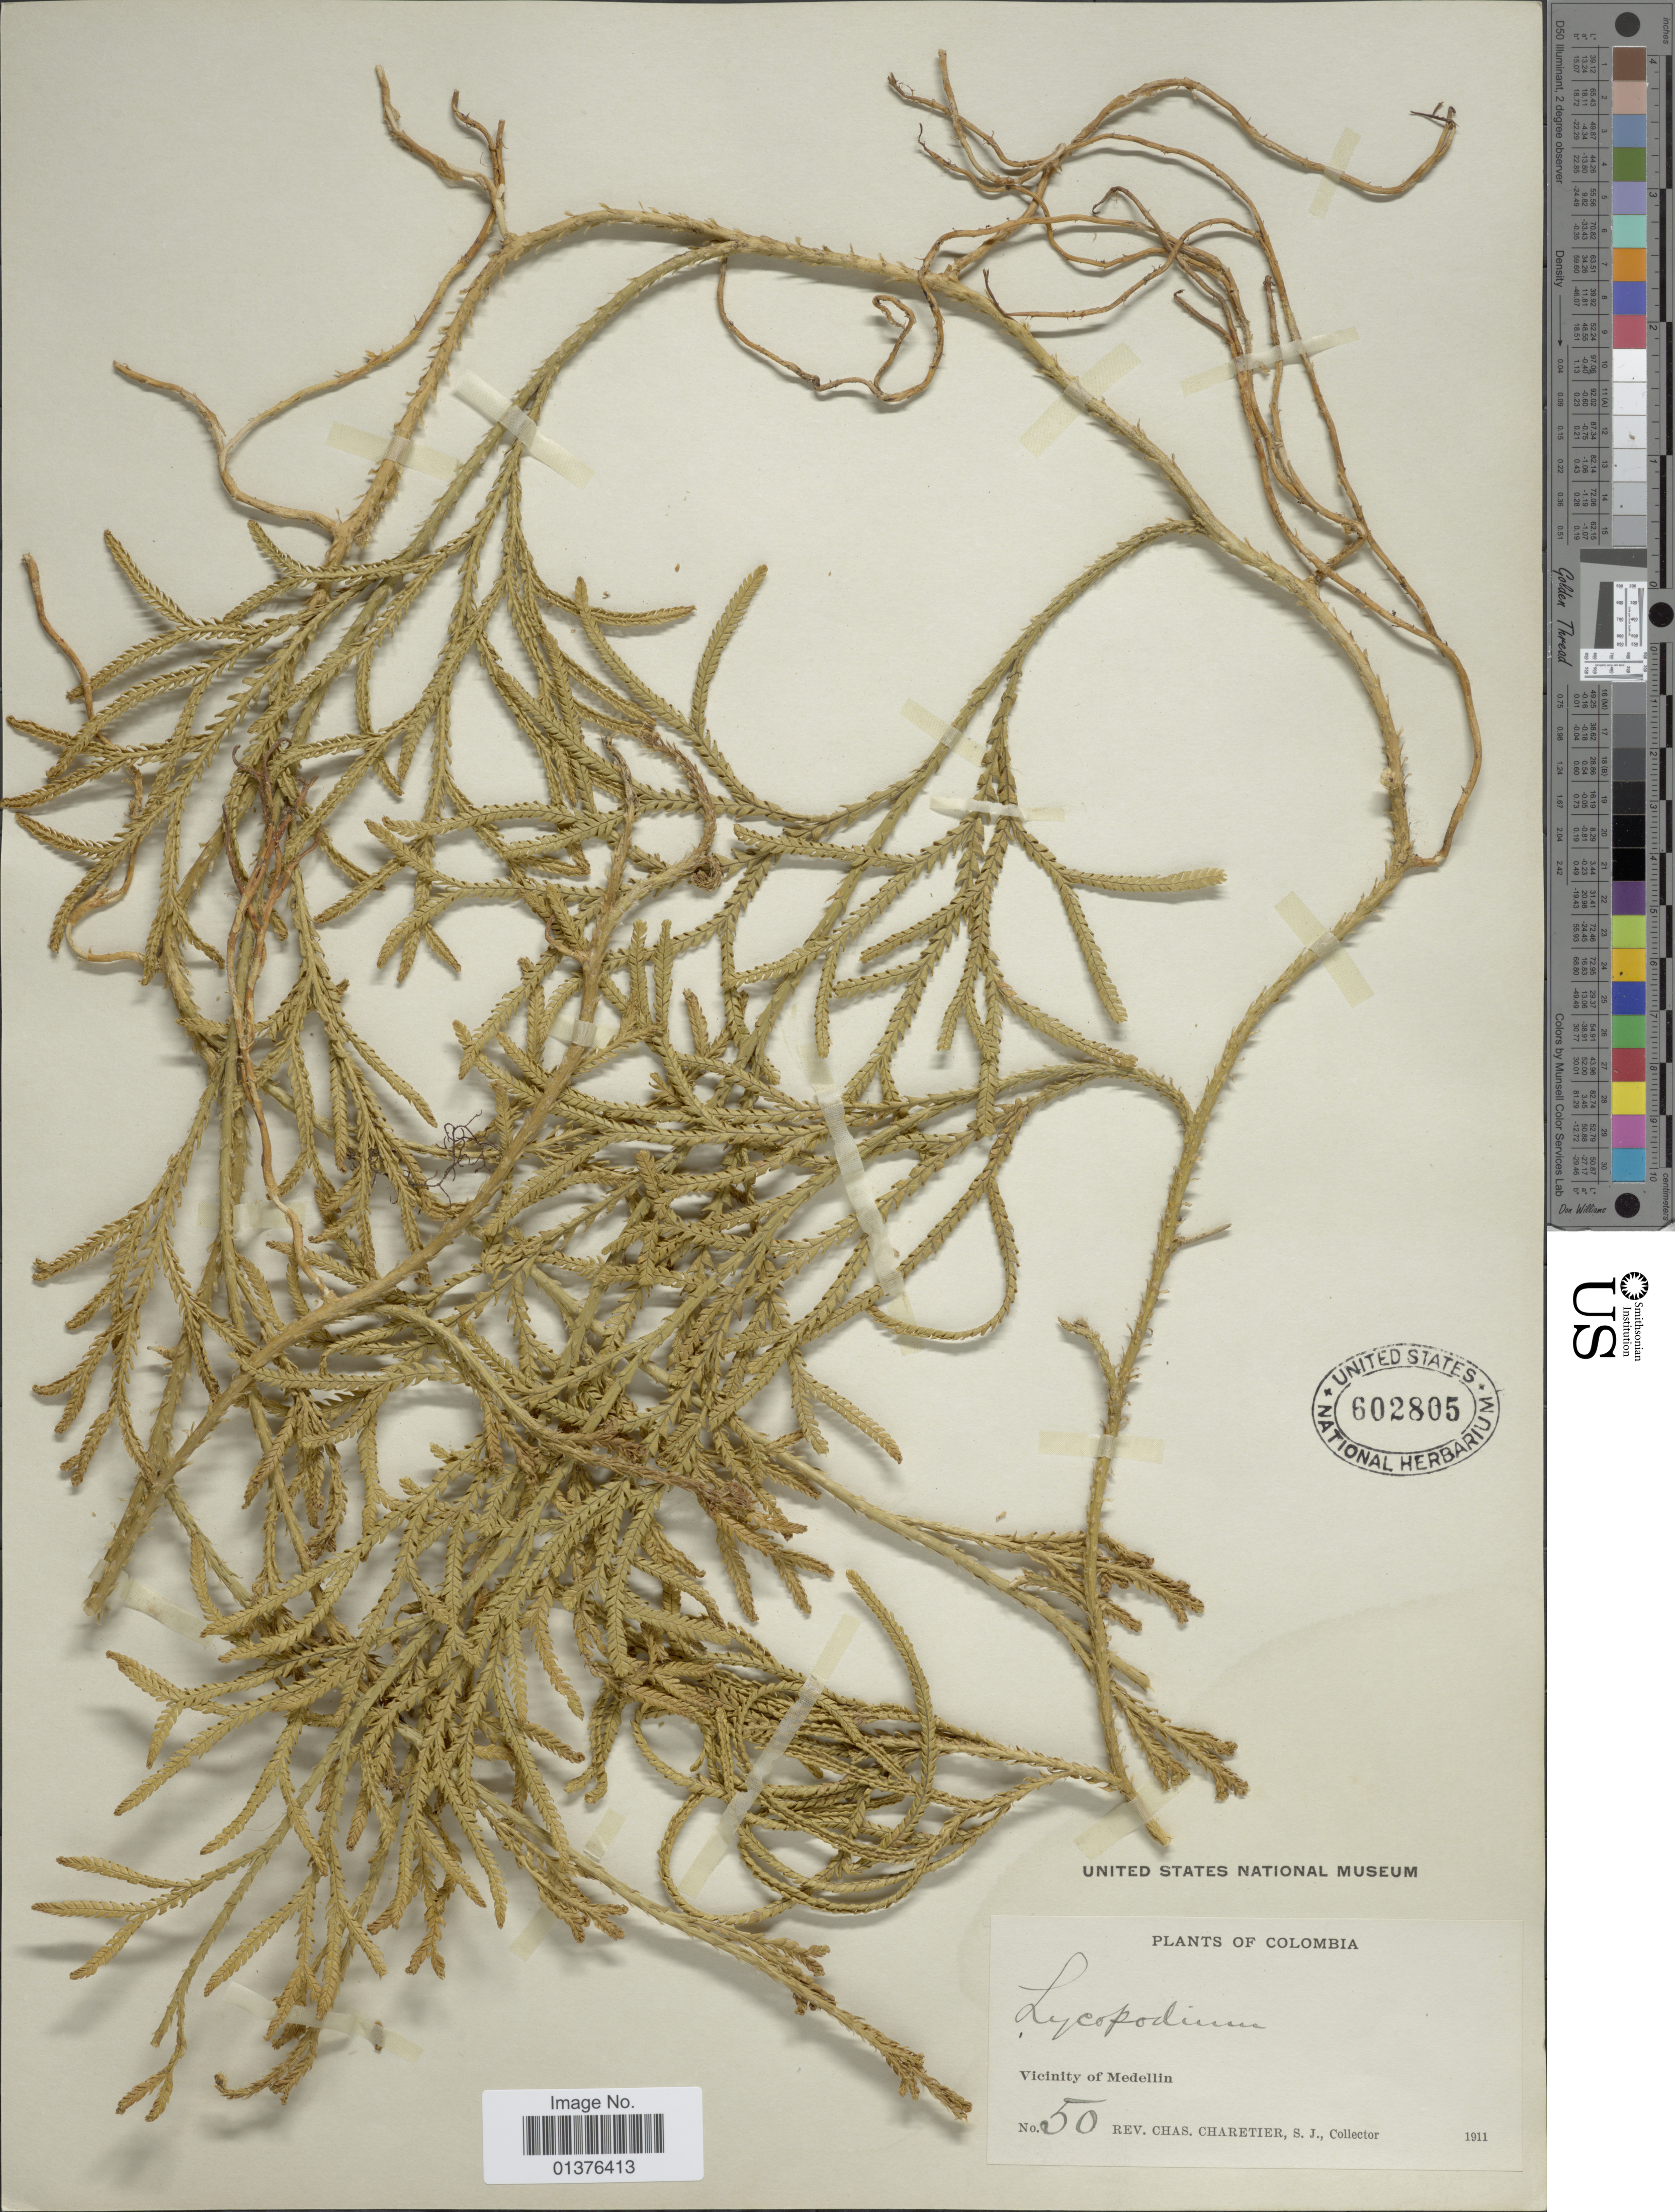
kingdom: Plantae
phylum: Tracheophyta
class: Lycopodiopsida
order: Lycopodiales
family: Lycopodiaceae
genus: Diphasium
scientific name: Diphasium jussiaei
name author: (Desv.) C. Presl ex Rothm.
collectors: C. Charetier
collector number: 50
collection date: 1911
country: Colombia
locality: Vicinity of Medelin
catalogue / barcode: US 602805